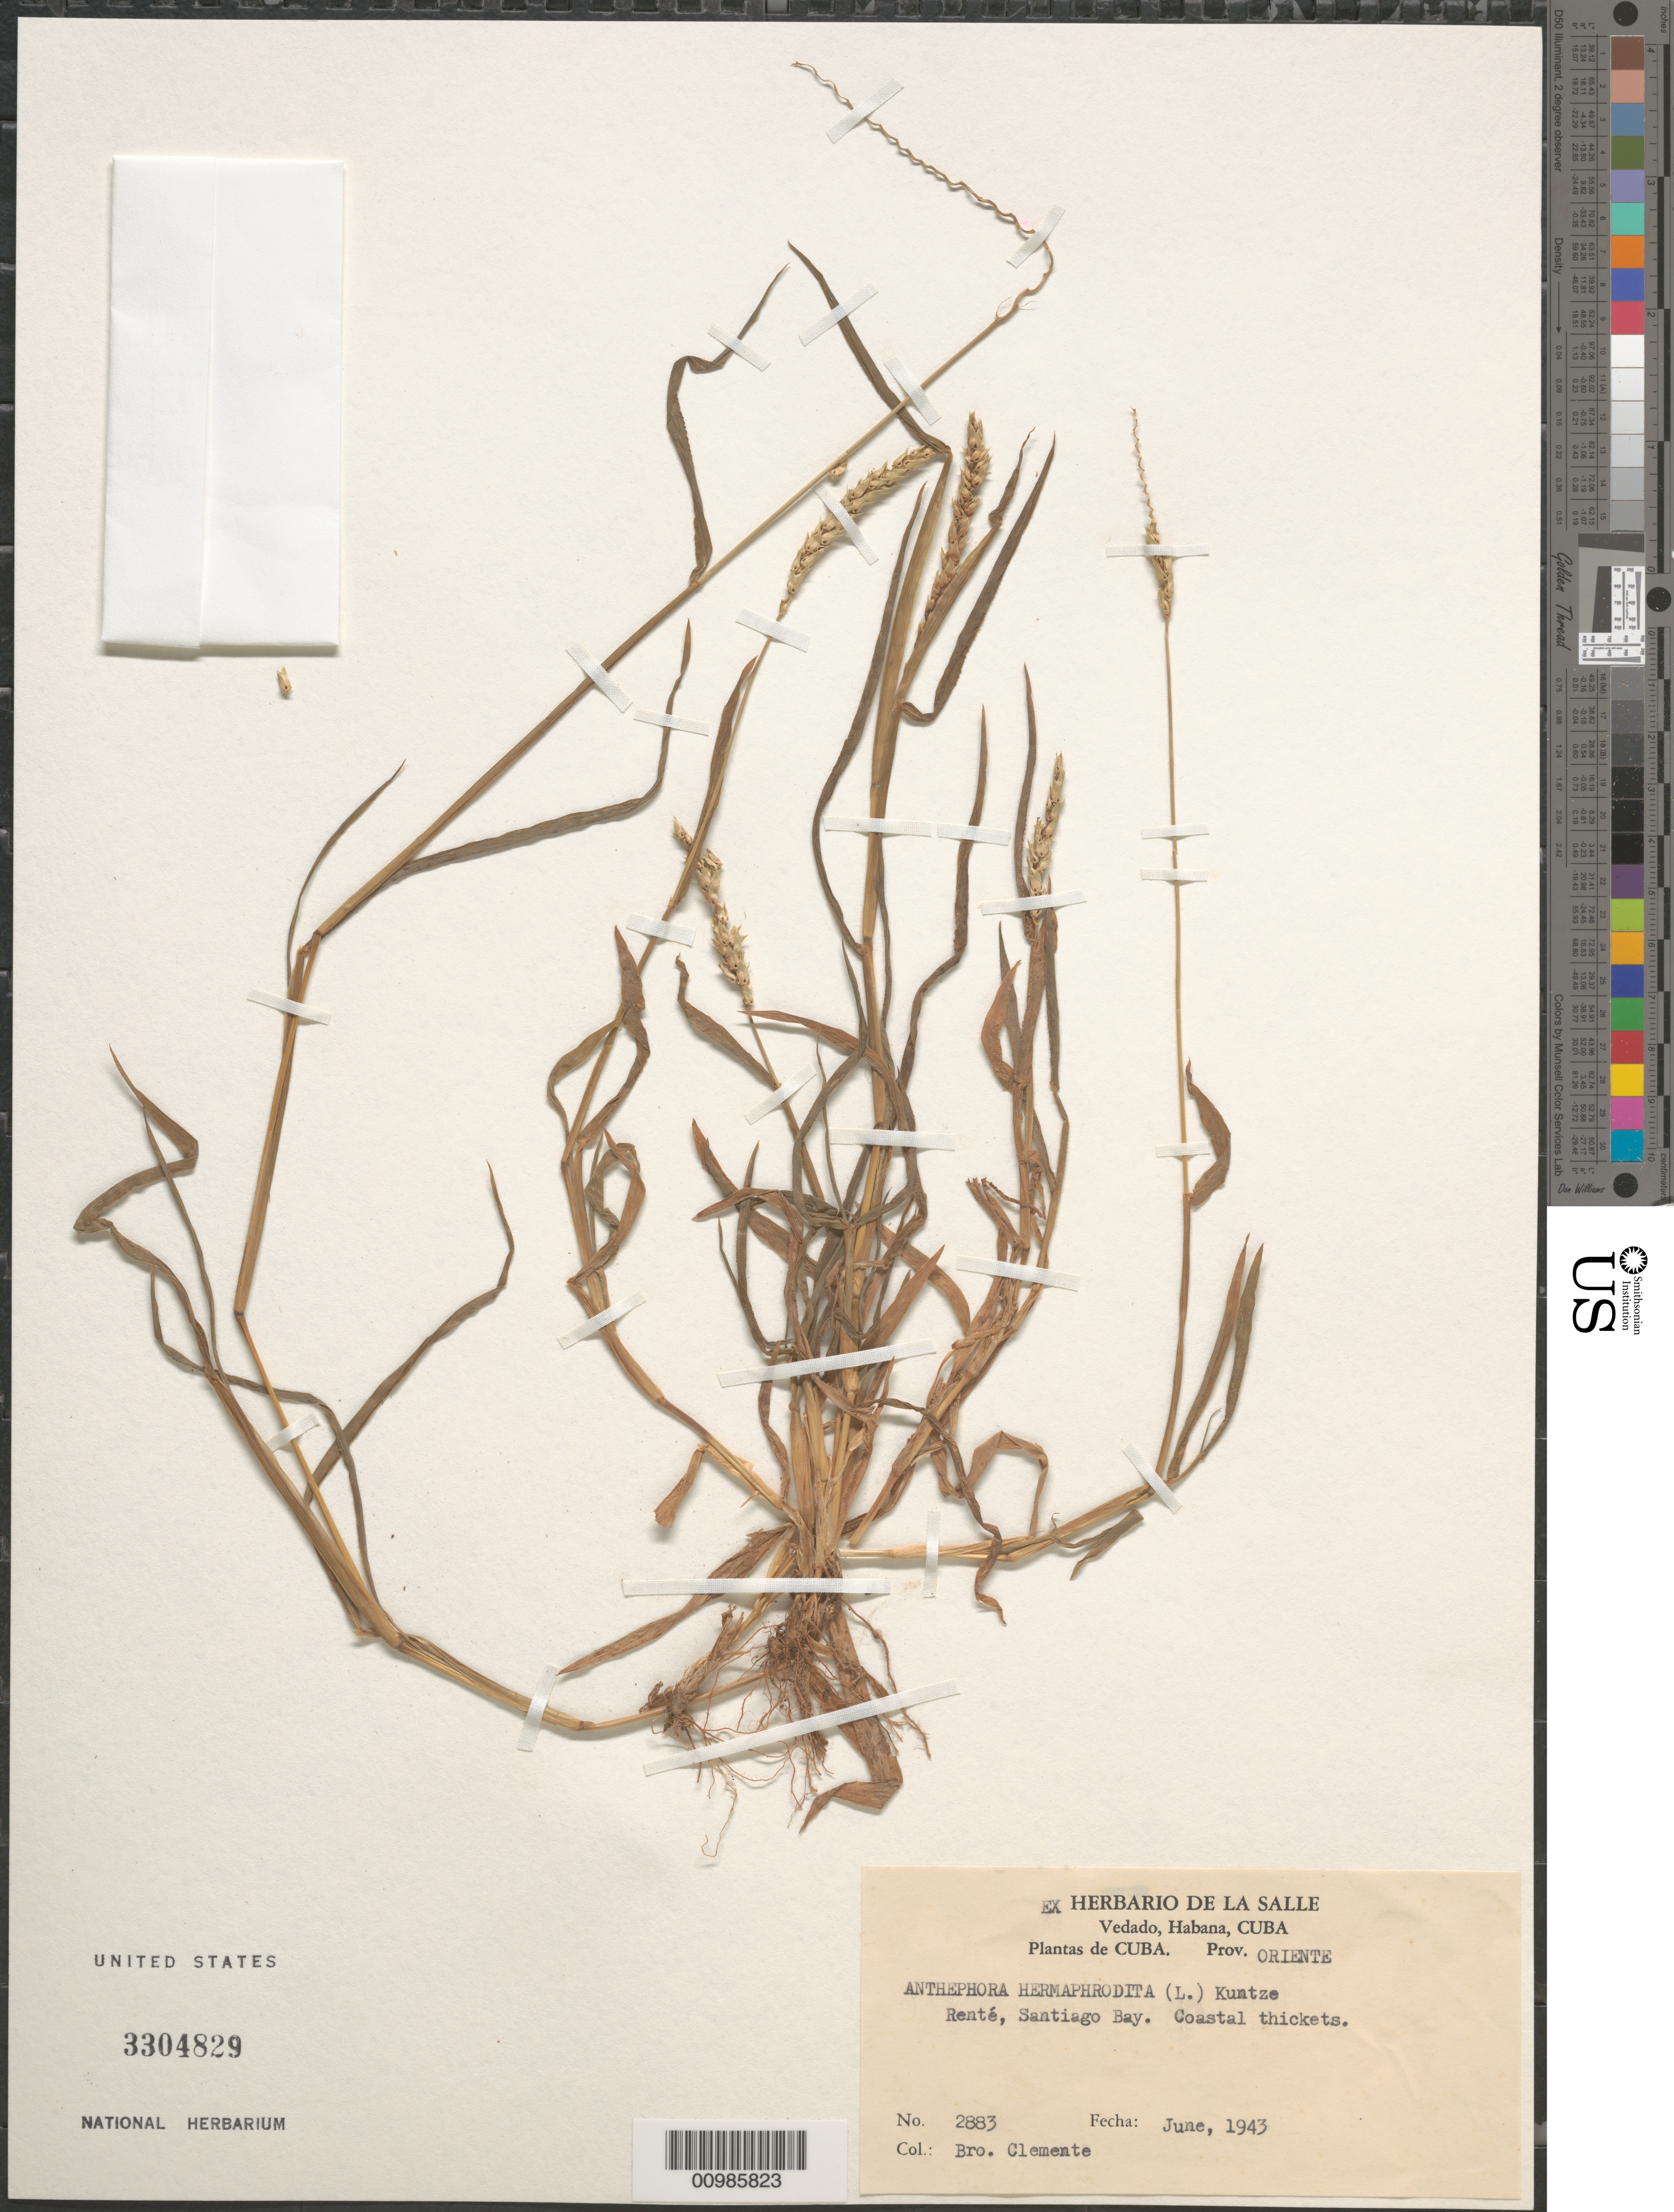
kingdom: Plantae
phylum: Tracheophyta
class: Liliopsida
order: Poales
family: Poaceae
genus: Anthephora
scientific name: Anthephora hermaphrodita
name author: (L.) Kuntze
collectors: Bro. Clemente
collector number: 2883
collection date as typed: Jun 1943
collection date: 1943-06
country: Cuba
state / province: Santiago de Cuba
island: Cuba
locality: Santiago Bay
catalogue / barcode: US 3304829